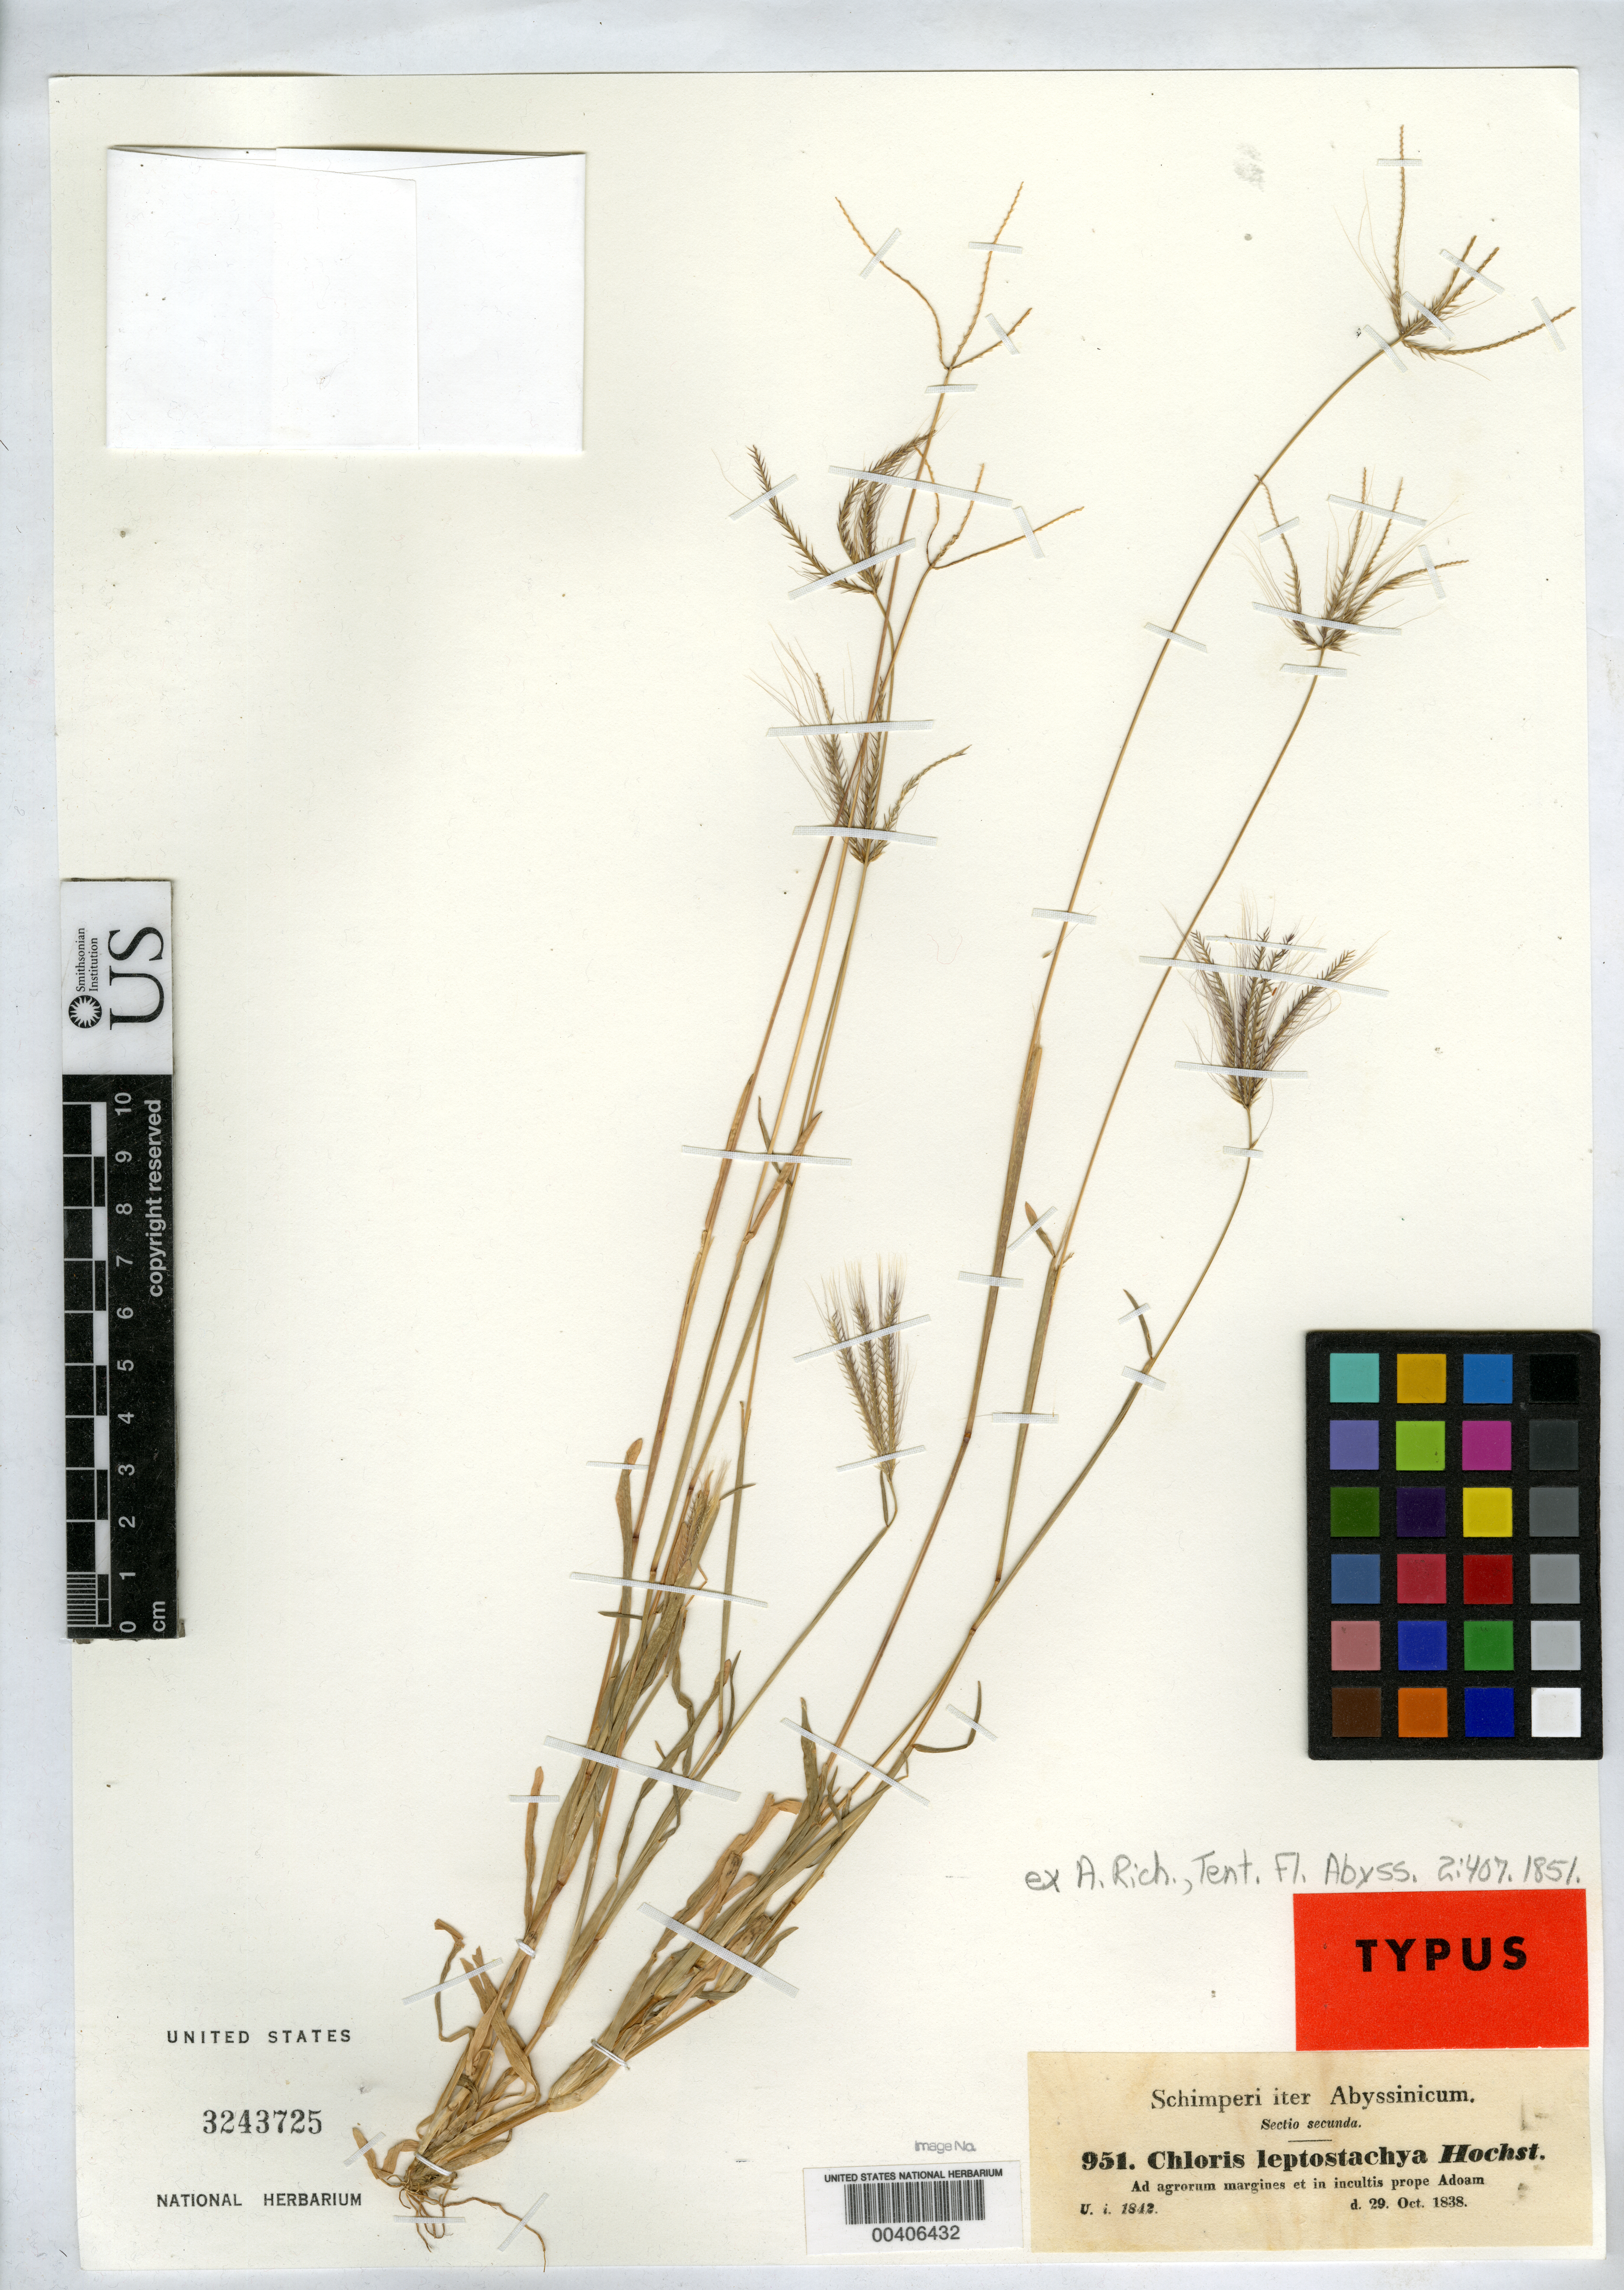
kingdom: Plantae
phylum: Tracheophyta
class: Liliopsida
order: Poales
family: Poaceae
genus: Chloris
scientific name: Chloris leptostachya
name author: Hochst. ex A. Rich.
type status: Isosyntype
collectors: G. W. Schimper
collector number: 951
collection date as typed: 29 Oct 1838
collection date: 1838-10-29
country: Ethiopia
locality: Ad Agrorum margines et in incultis prope Adoam.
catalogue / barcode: US 3243725